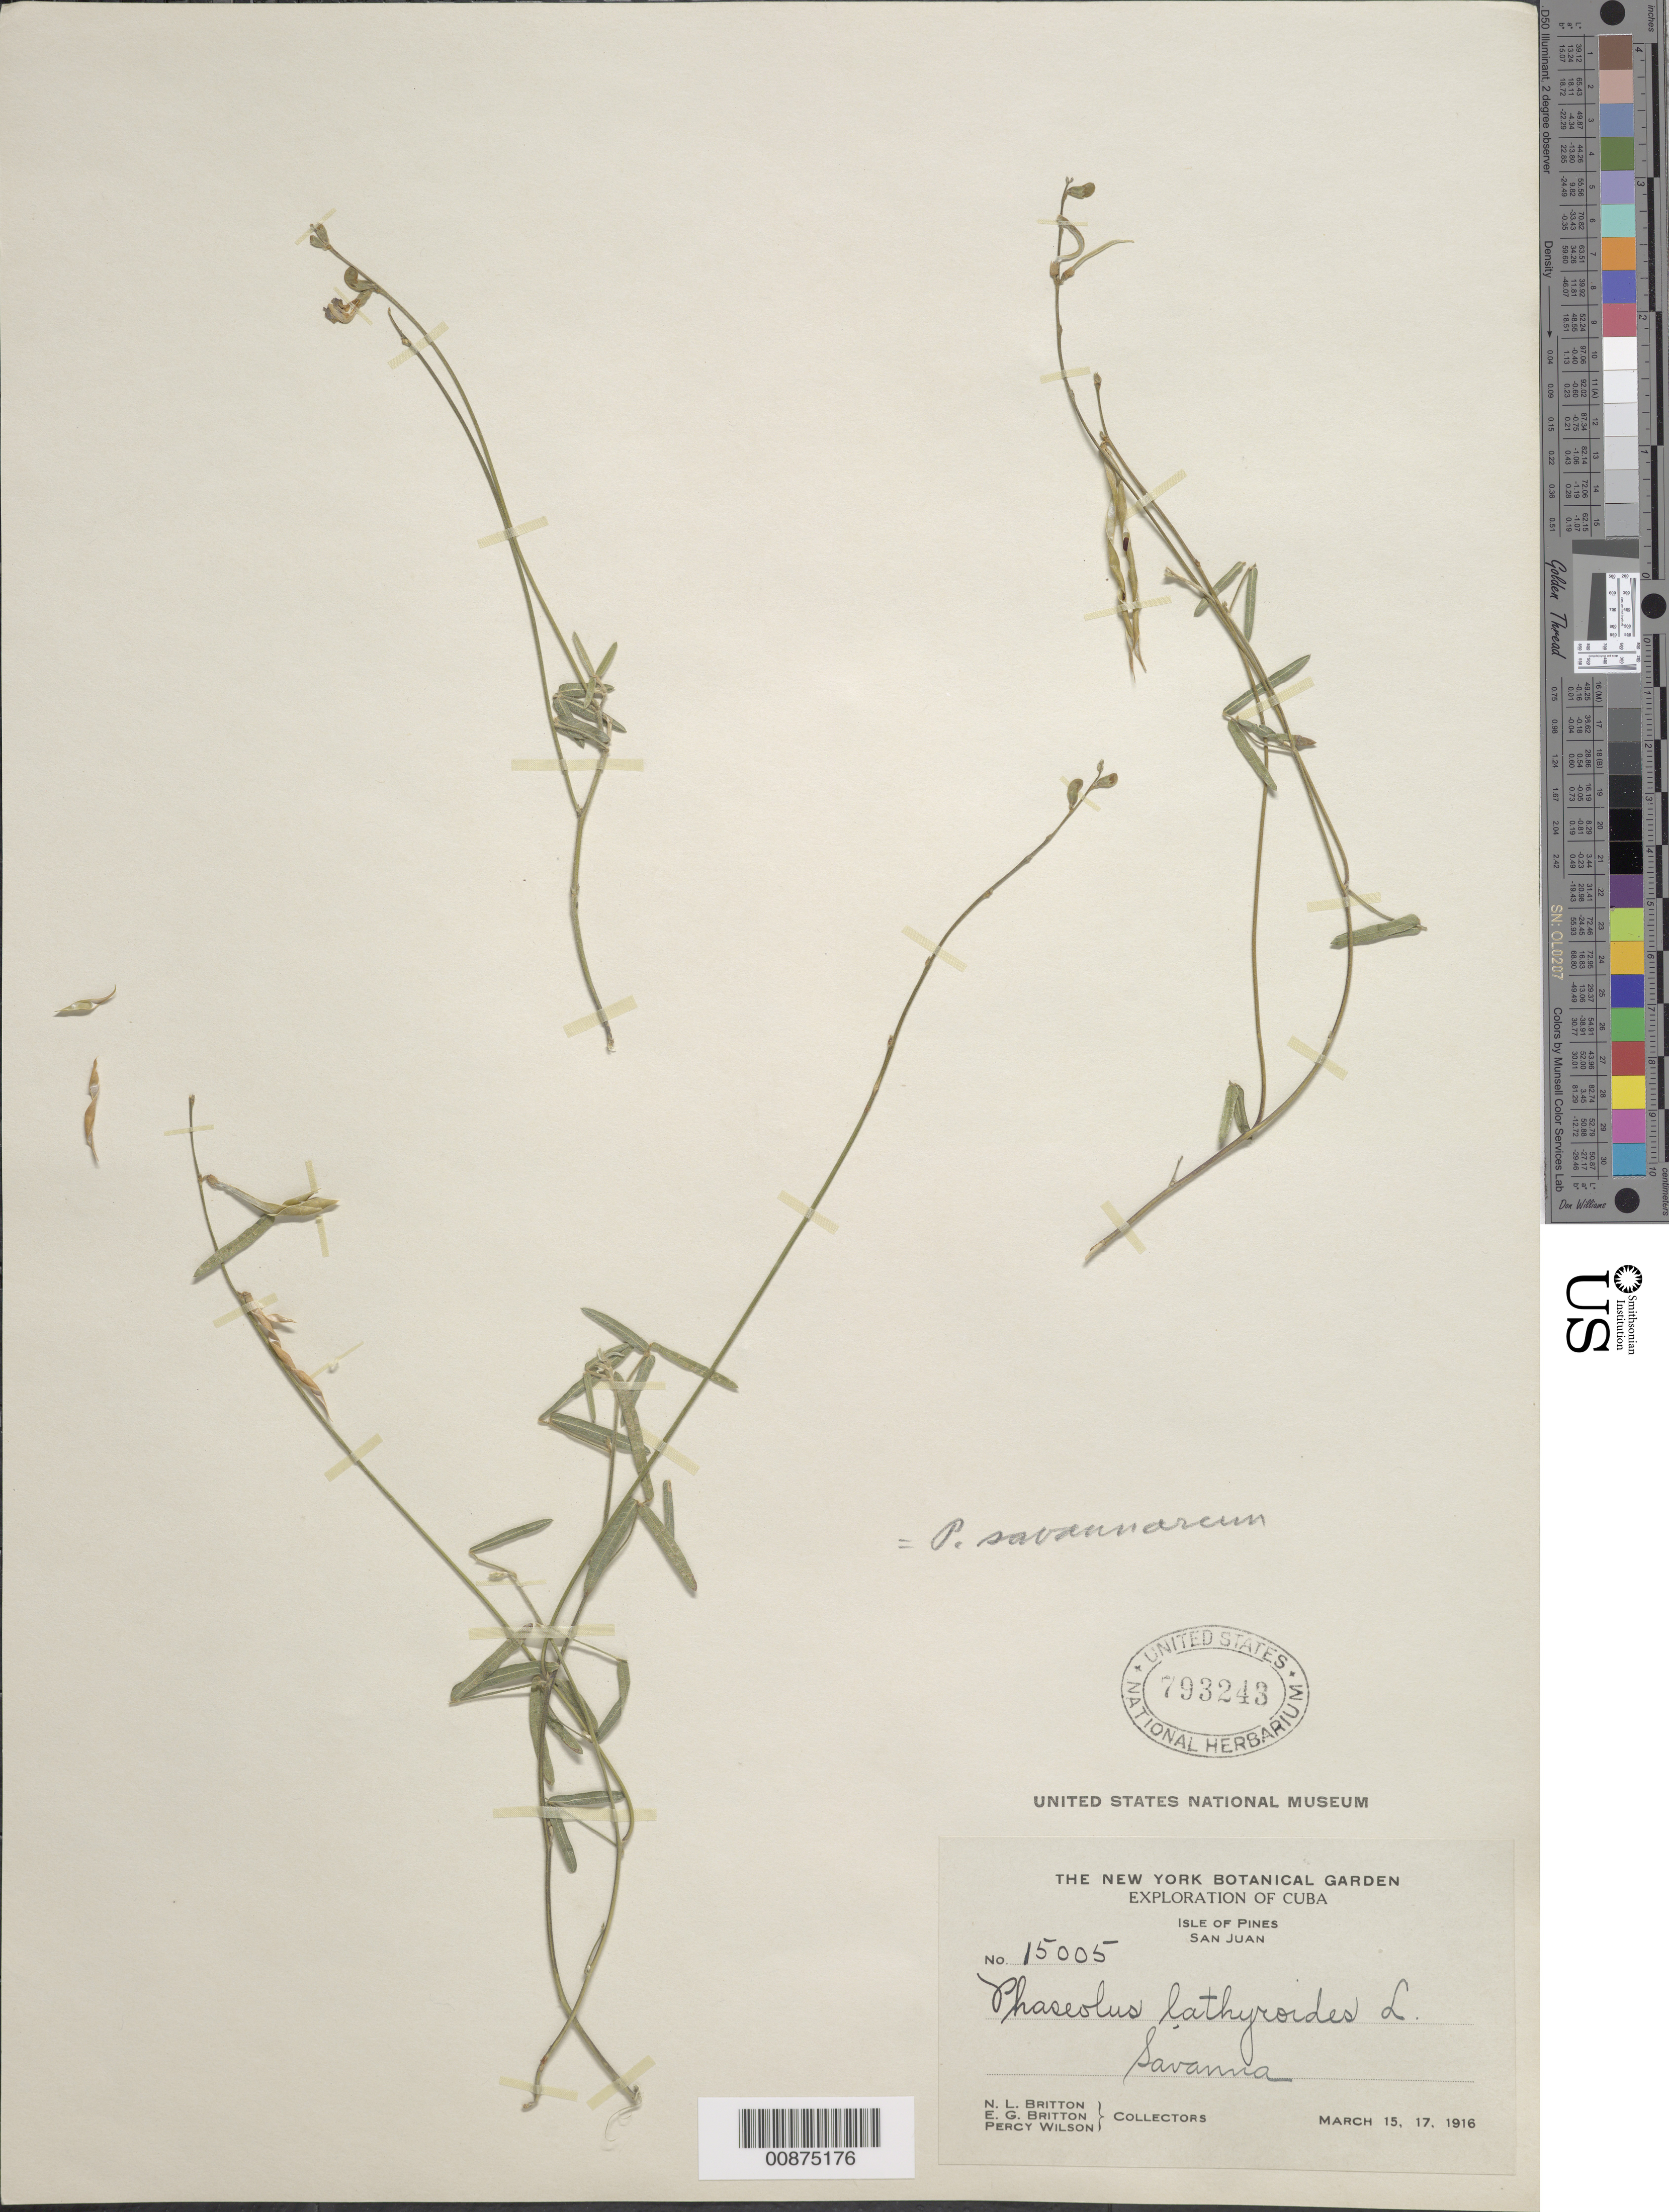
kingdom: Plantae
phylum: Tracheophyta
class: Magnoliopsida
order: Fabales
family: Fabaceae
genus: Macroptilium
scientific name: Macroptilium gracile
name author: (Poepp. ex Benth.) Urb.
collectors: N. Britton, E. G. Britton & P. Wilson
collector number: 15005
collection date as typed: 15 Mar 1916 to 17 Mar 1916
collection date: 1916-03-15/1916-03-17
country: Cuba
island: Isla de la Juventud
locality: Isle of Pines San Juan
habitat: Savanna.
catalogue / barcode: US 793243